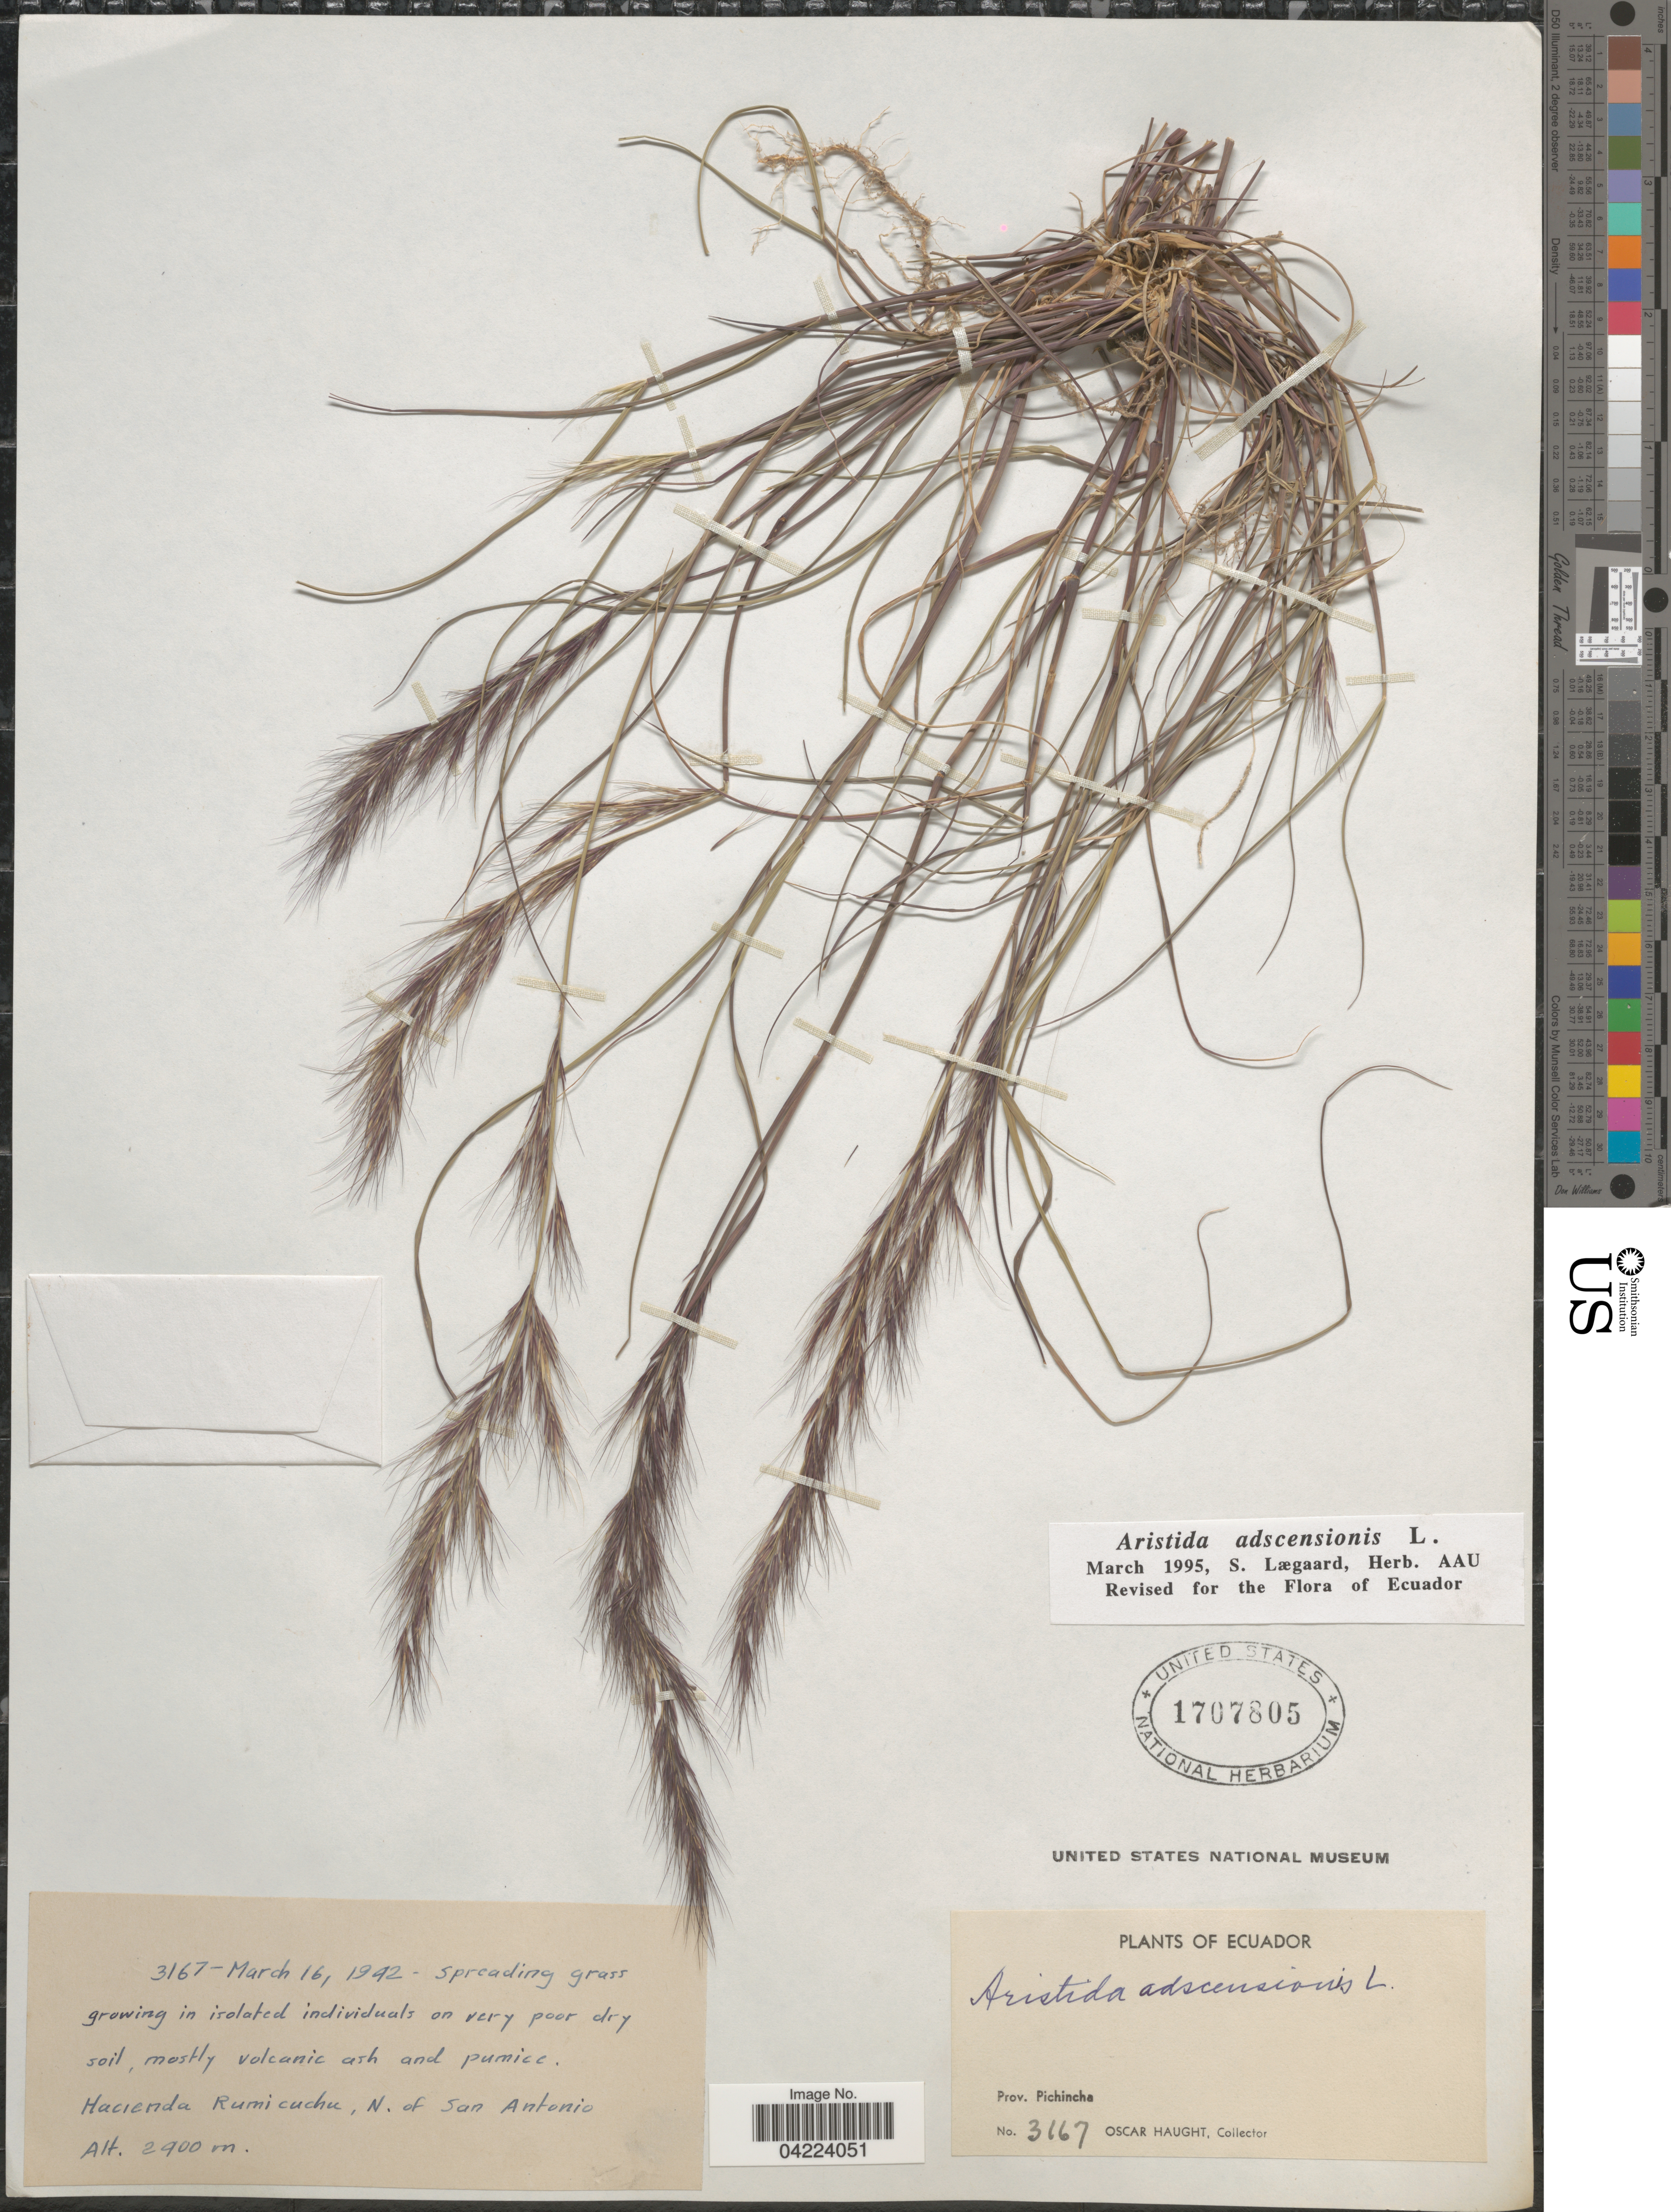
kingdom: Plantae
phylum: Tracheophyta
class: Liliopsida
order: Poales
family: Poaceae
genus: Aristida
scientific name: Aristida adscensionis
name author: L.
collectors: O. L. Haught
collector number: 3167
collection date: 1942-03-16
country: Ecuador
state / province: Pichincha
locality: Hacienda Rumicuchu, N. of San Antonio.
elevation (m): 2900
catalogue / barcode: US 1707805